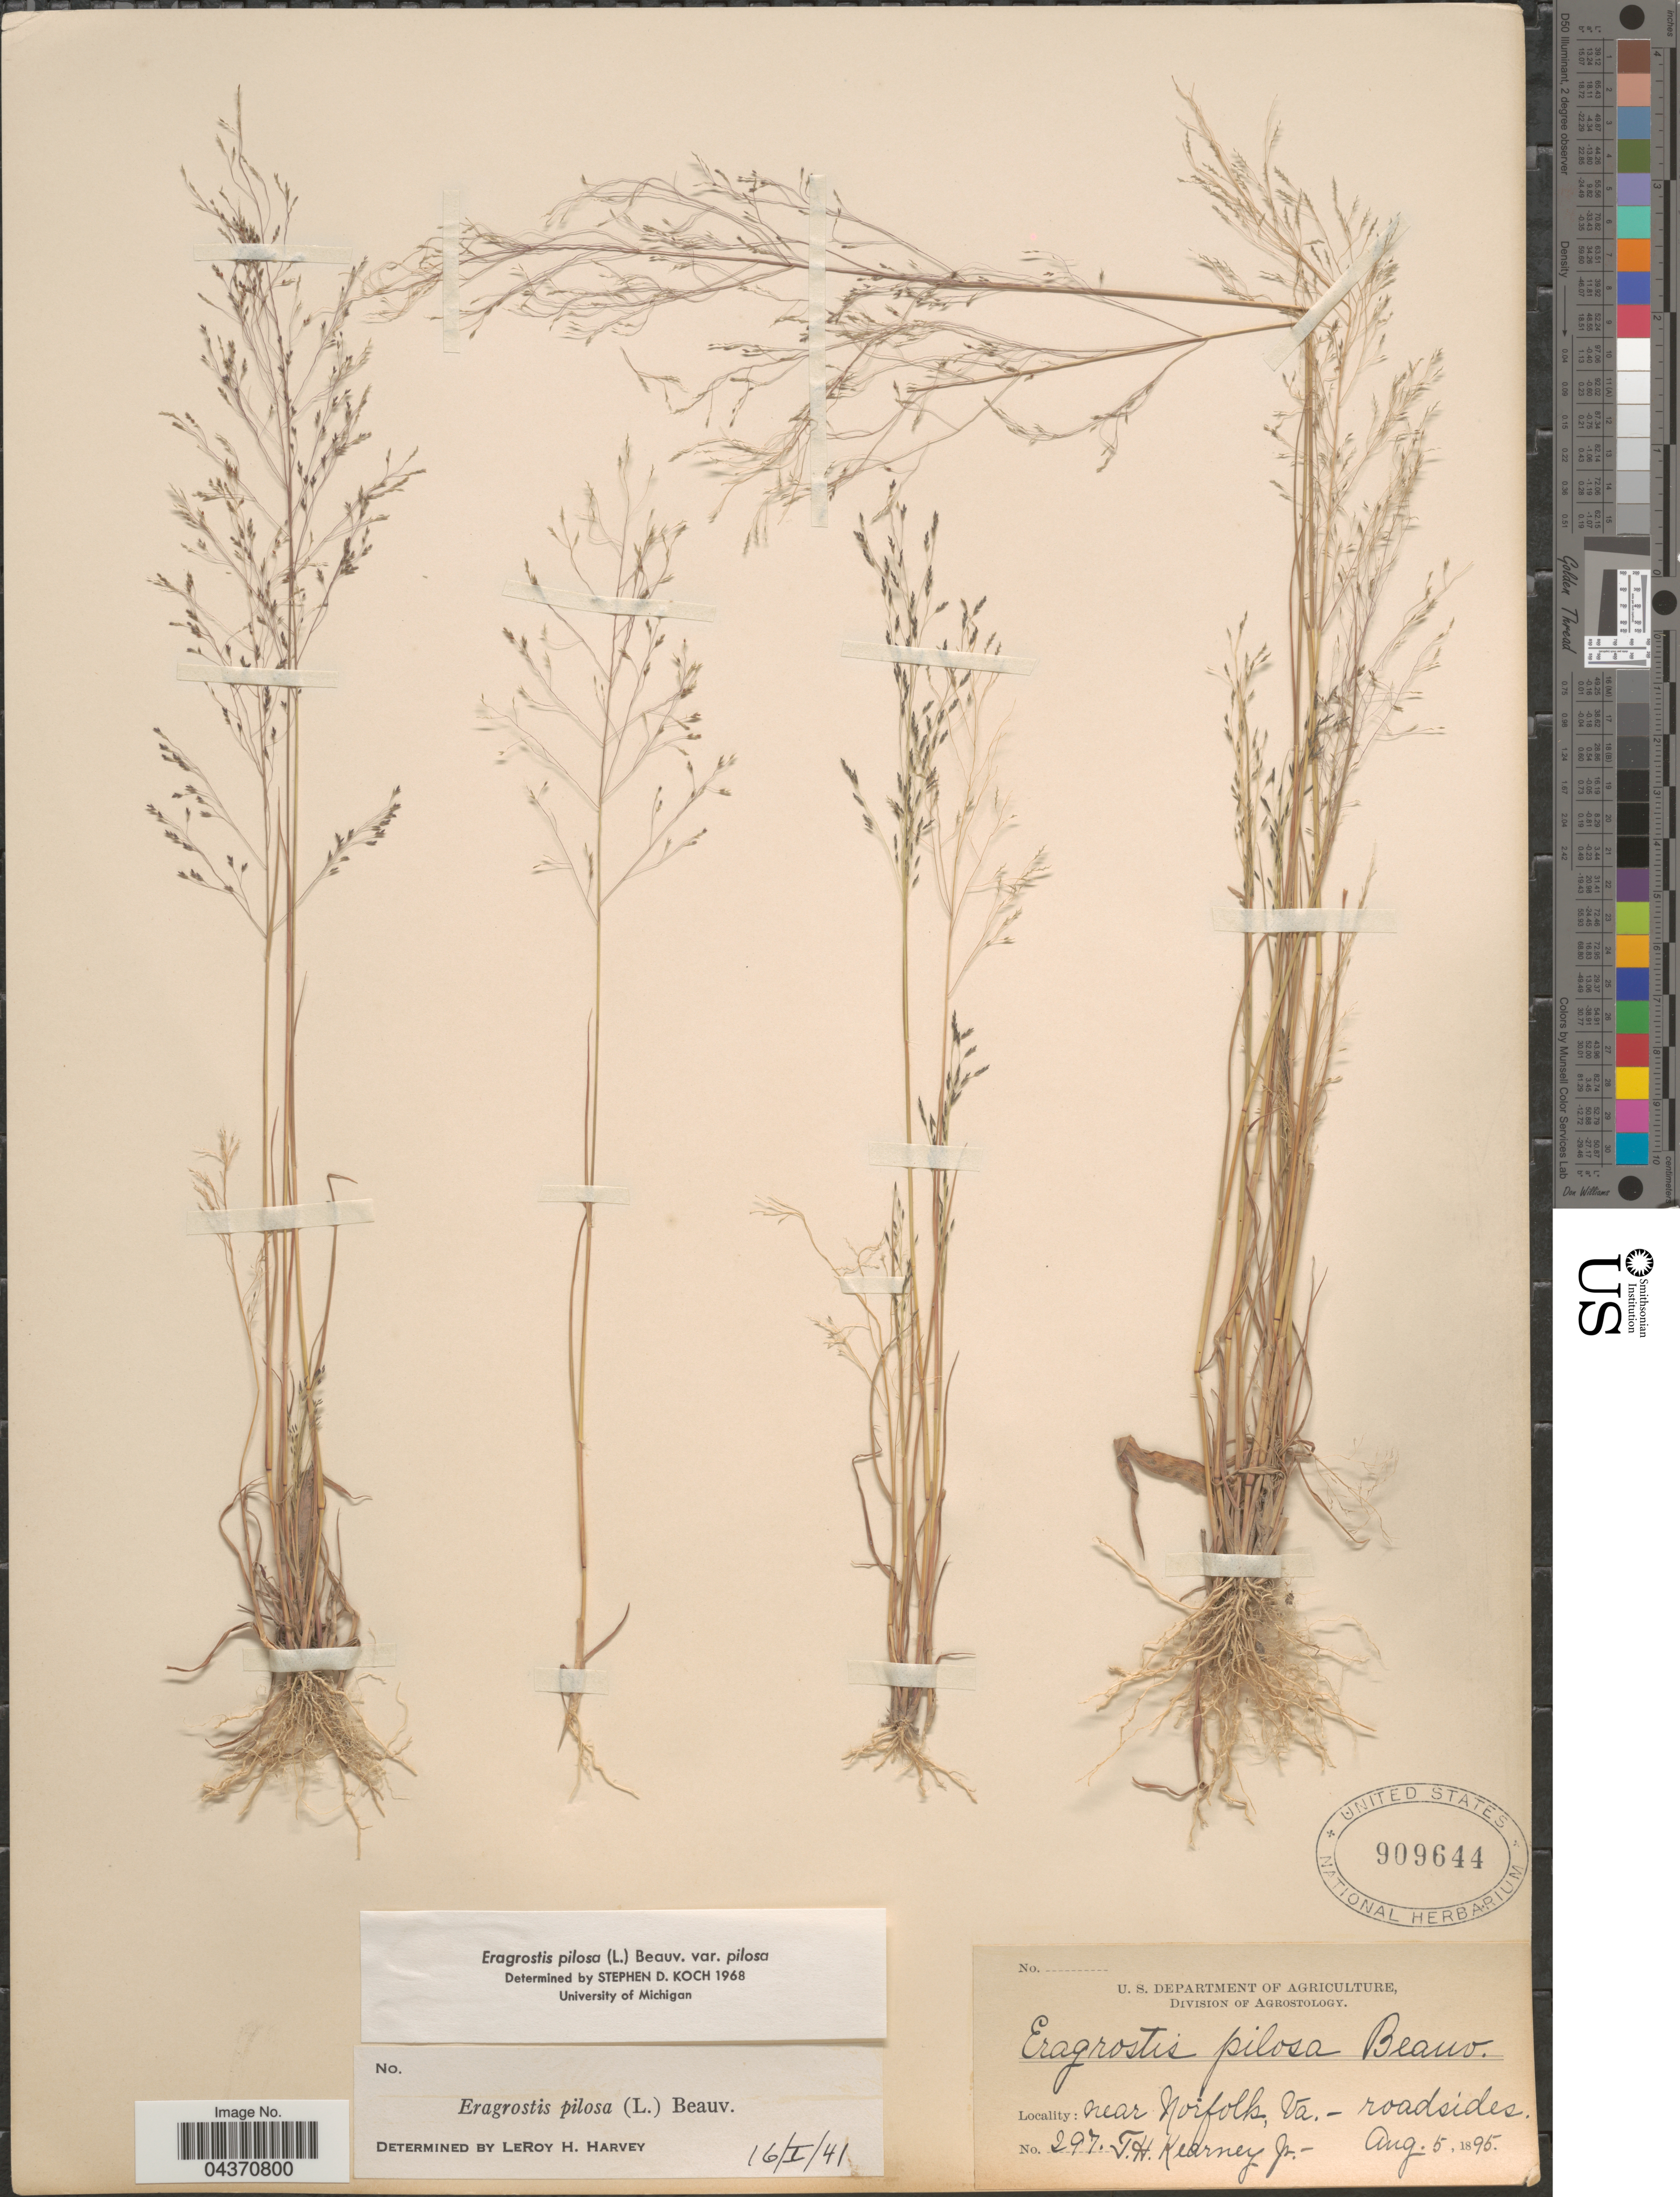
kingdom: Plantae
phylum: Tracheophyta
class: Liliopsida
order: Poales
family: Poaceae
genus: Eragrostis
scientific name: Eragrostis pilosa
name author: (L.) P. Beauv.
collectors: T. H. Kearney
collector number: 297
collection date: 1895-08-05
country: United States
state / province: Virginia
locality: Near Norfolk.-roadsides.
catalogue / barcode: US 909644